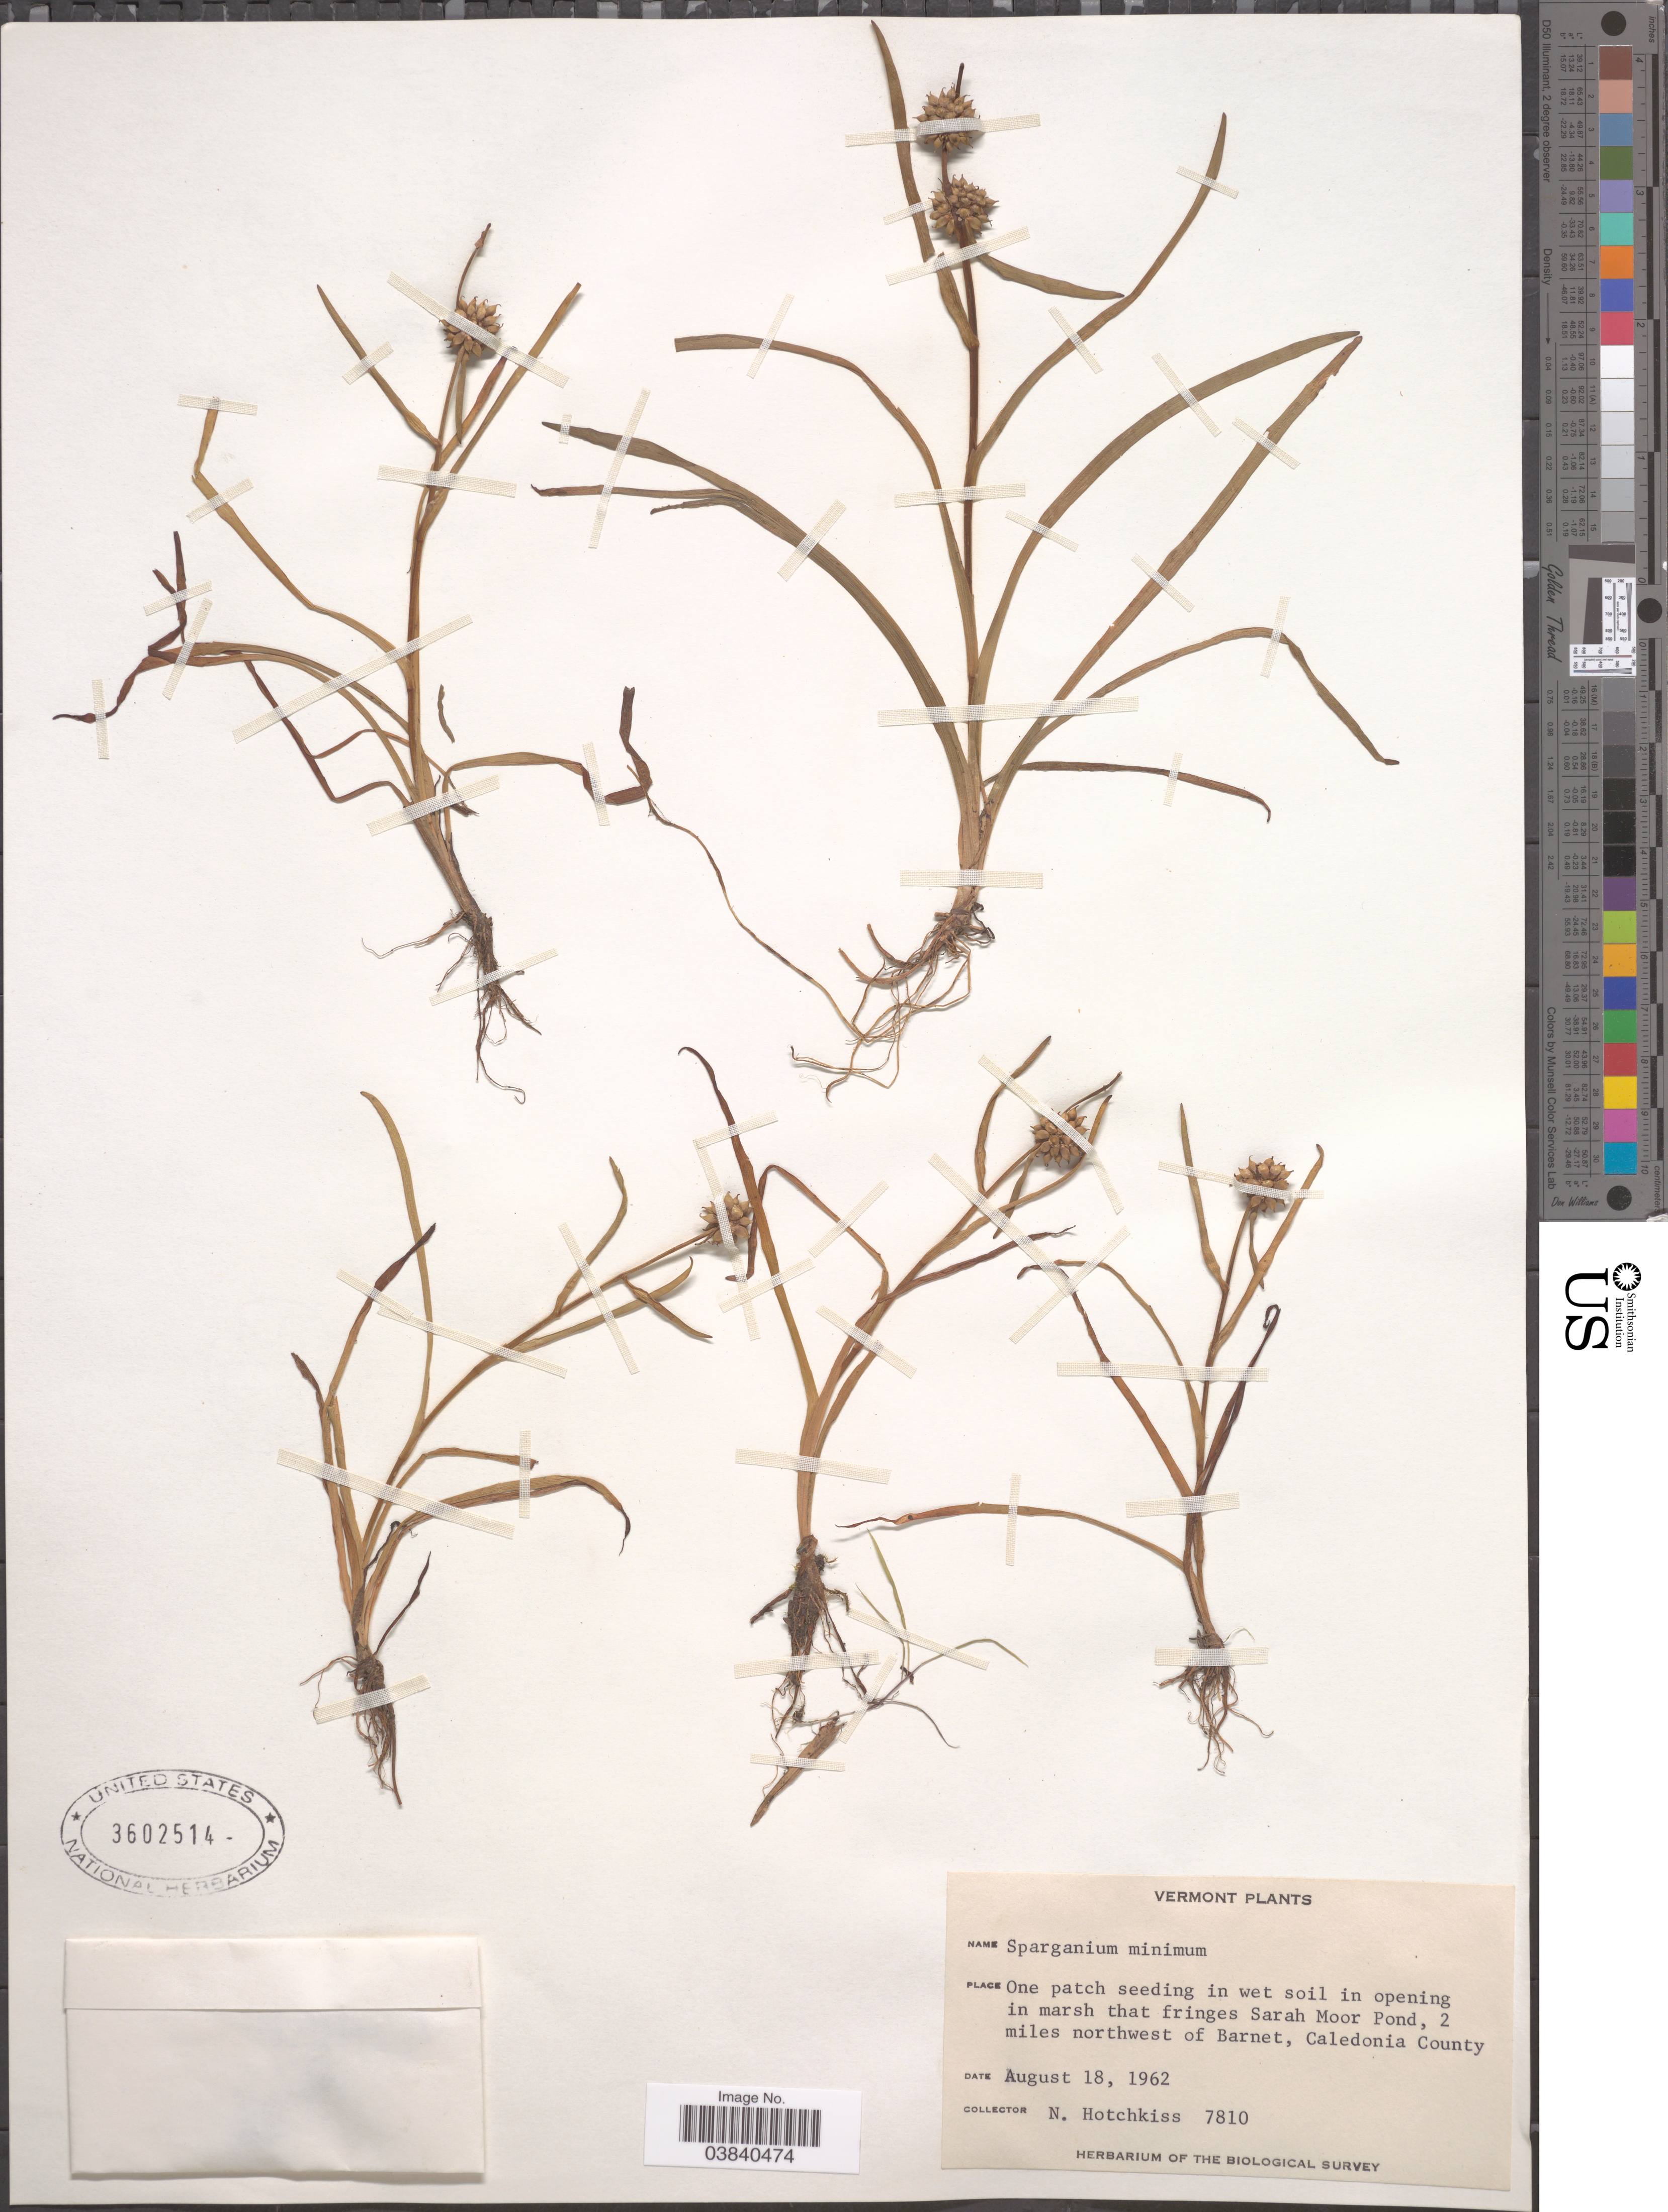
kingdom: Plantae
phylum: Tracheophyta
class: Liliopsida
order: Poales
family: Typhaceae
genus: Sparganium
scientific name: Sparganium minimum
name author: Wallr.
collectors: N. Hotchkiss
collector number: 7810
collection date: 1962-08-18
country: United States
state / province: Vermont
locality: In marsh that fringes Sarah Moor Pond, 2 miles northwest of Barnet, Caledonia County.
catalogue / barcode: US 3602514